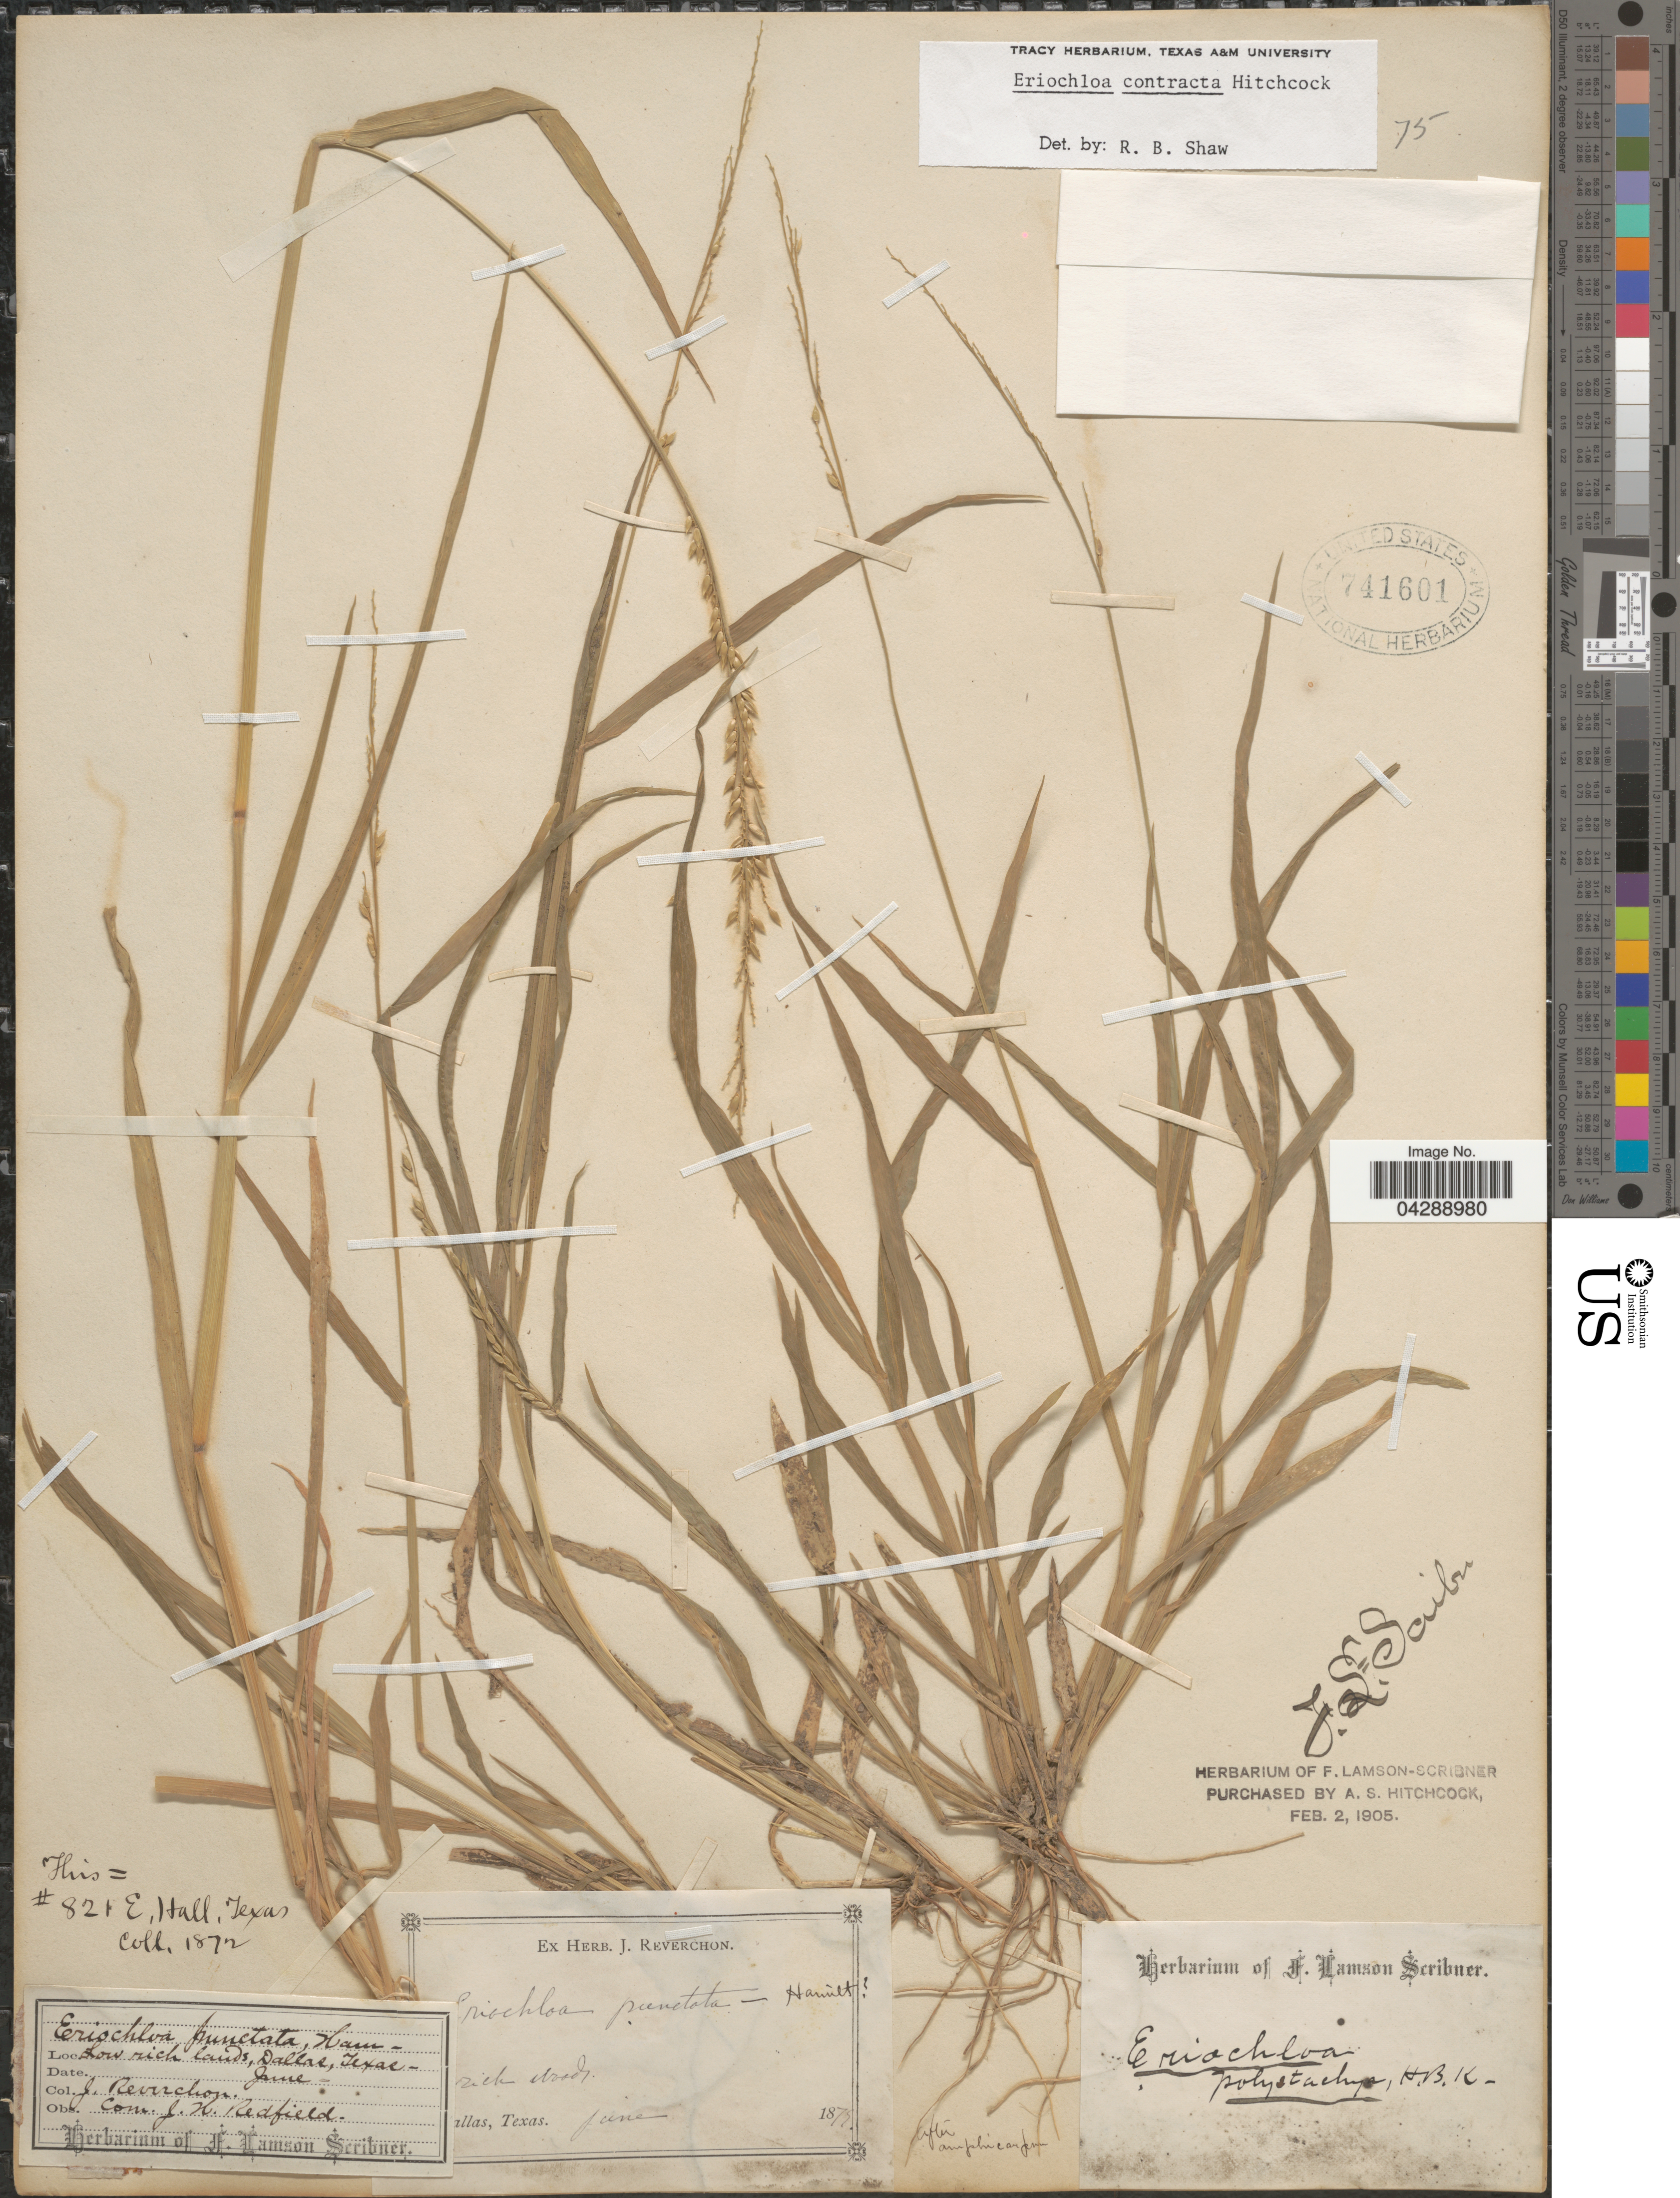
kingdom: Plantae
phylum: Tracheophyta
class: Liliopsida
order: Poales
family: Poaceae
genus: Eriochloa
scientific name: Eriochloa contracta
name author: Hitchc.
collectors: J. Reverchon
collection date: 1879-06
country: United States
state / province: Texas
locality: Low rich lands, Dallas.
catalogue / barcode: US 741601